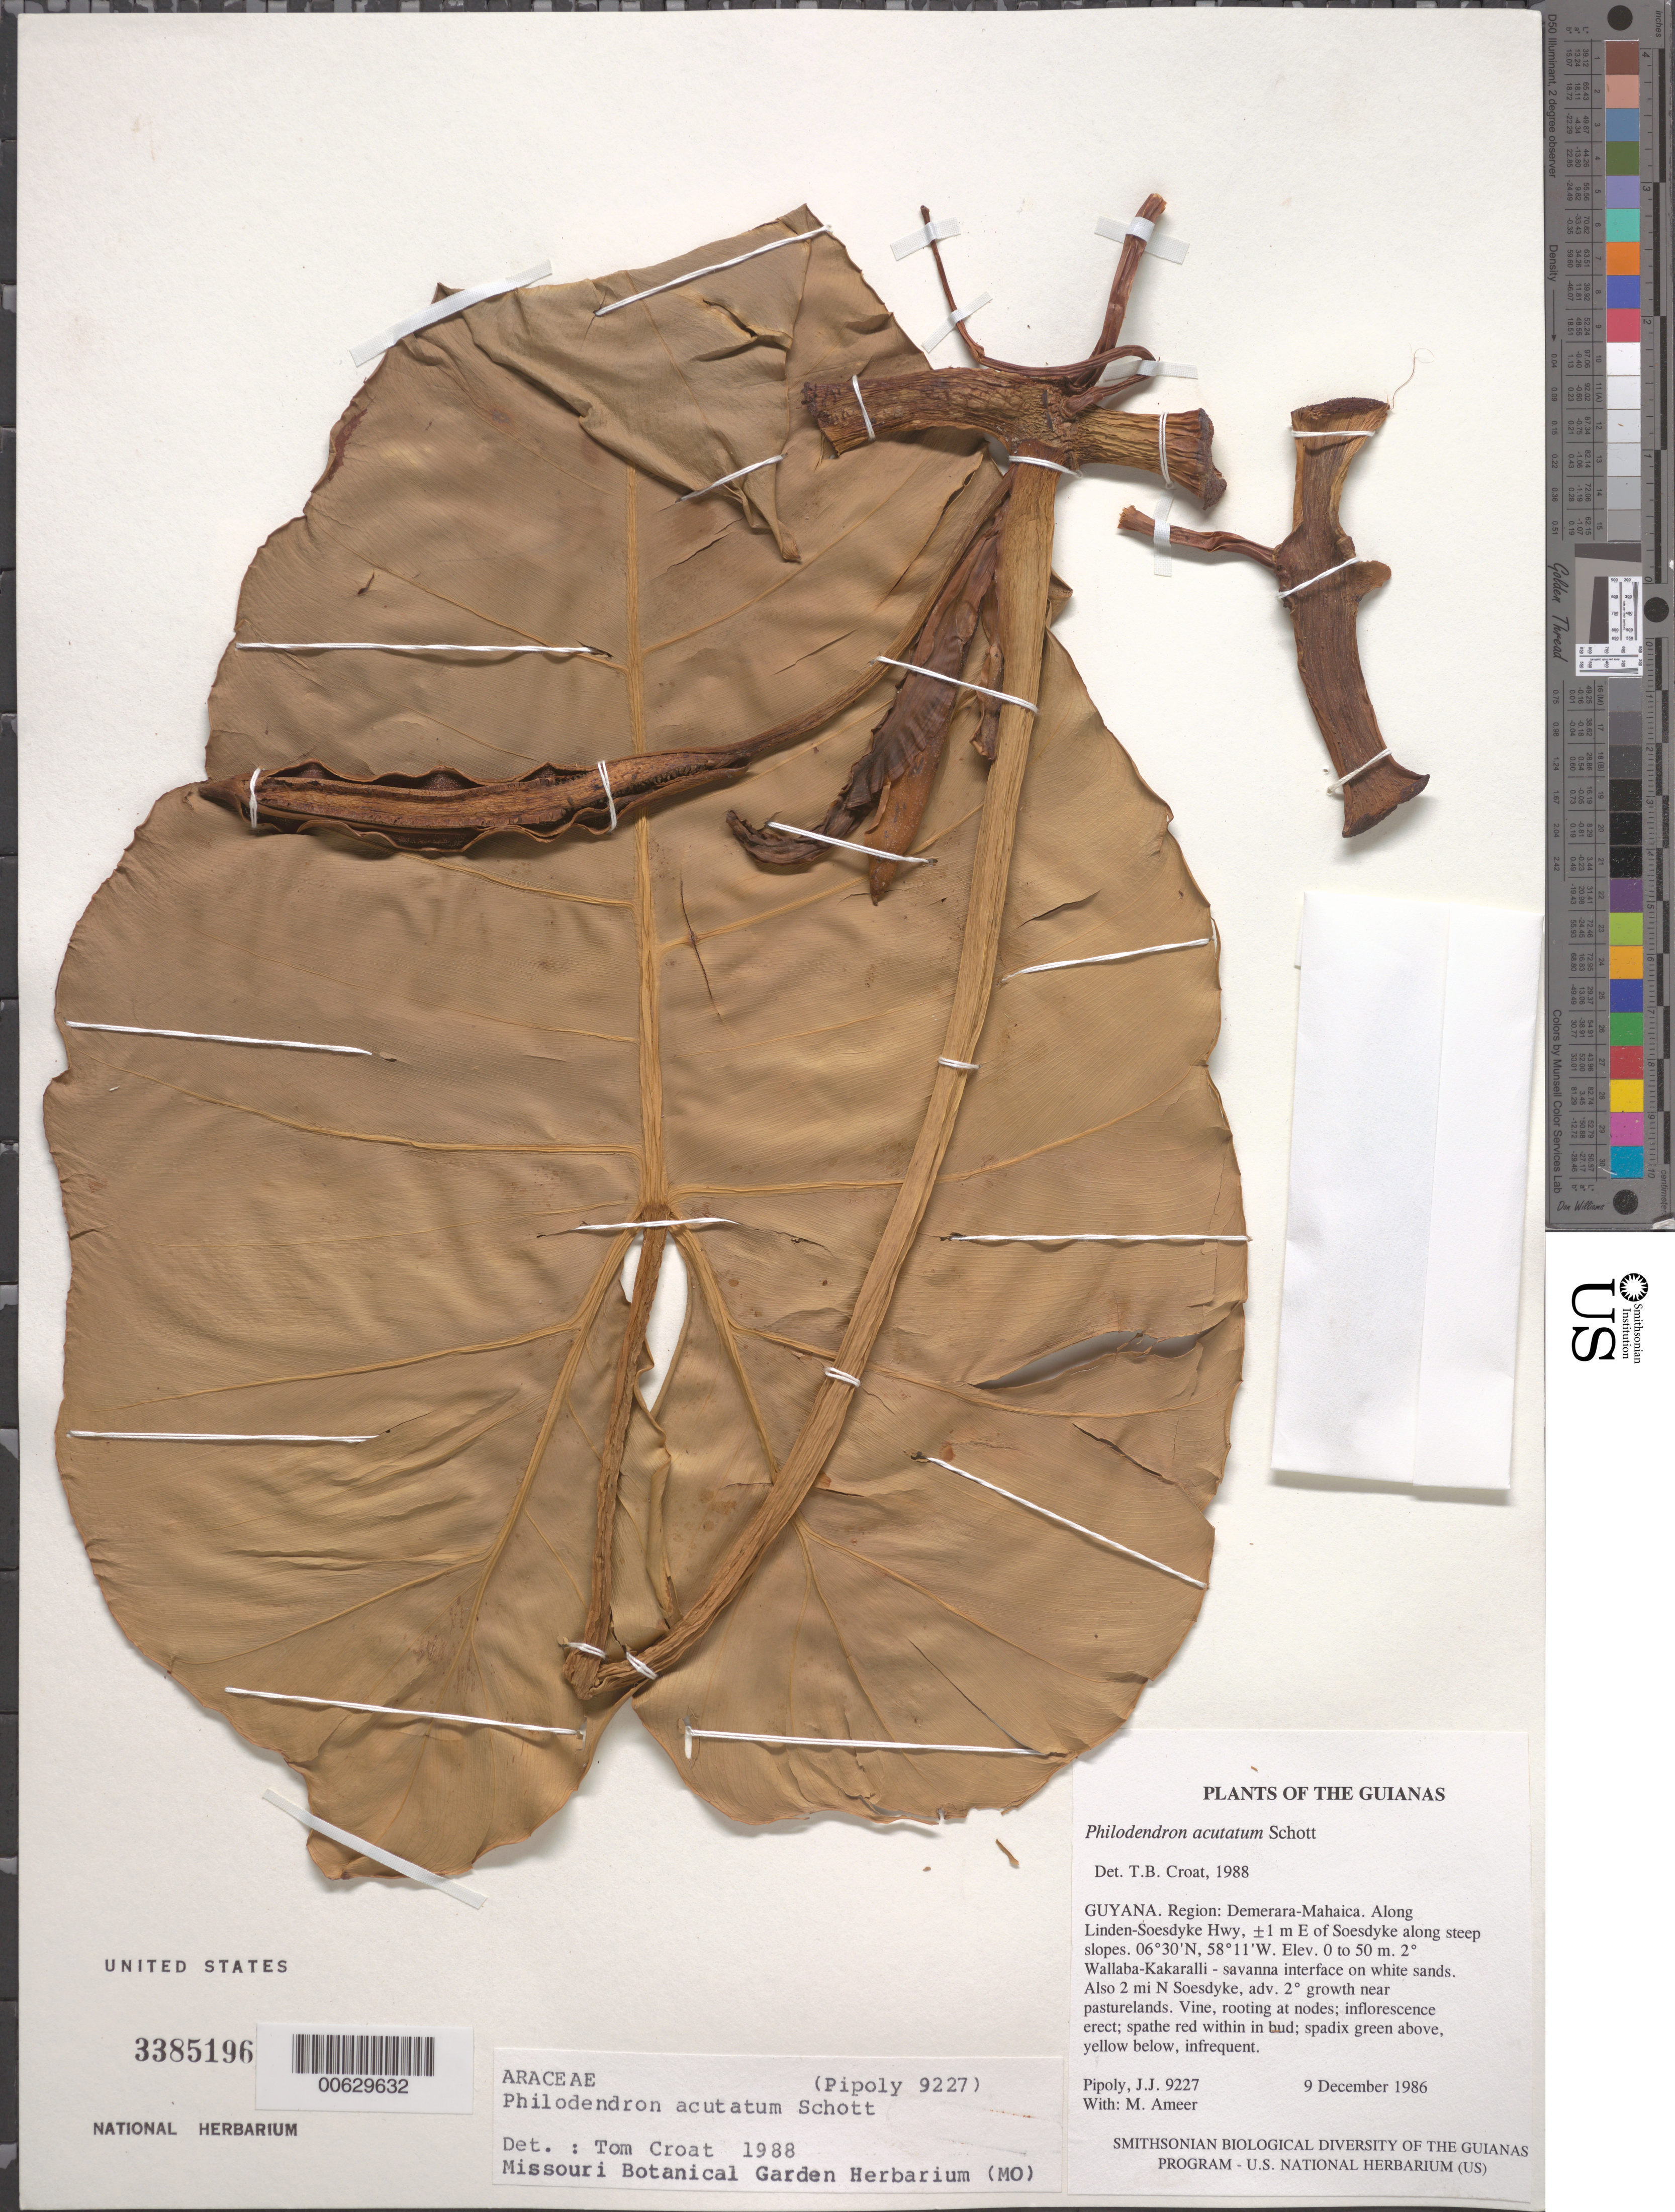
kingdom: Plantae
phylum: Tracheophyta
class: Liliopsida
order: Alismatales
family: Araceae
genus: Philodendron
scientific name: Philodendron acutatum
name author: Schott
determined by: Croat, Thomas B., Missouri Botanical Garden (MO)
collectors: J. J. Pipoly & M. Ameer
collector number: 9227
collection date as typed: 9 December 1986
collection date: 1986-12-09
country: Guyana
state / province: Demerara-Mahaica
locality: Along Linden-Soesdyke Hwy, ±1 m E of Soesdyke along steep slopes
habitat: Secondary Wallaba-Kakaralli - savanna interface on white sands. Also 2 mi N Soesdyke, adv. secondary growth near pasturelands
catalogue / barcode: US 3385196